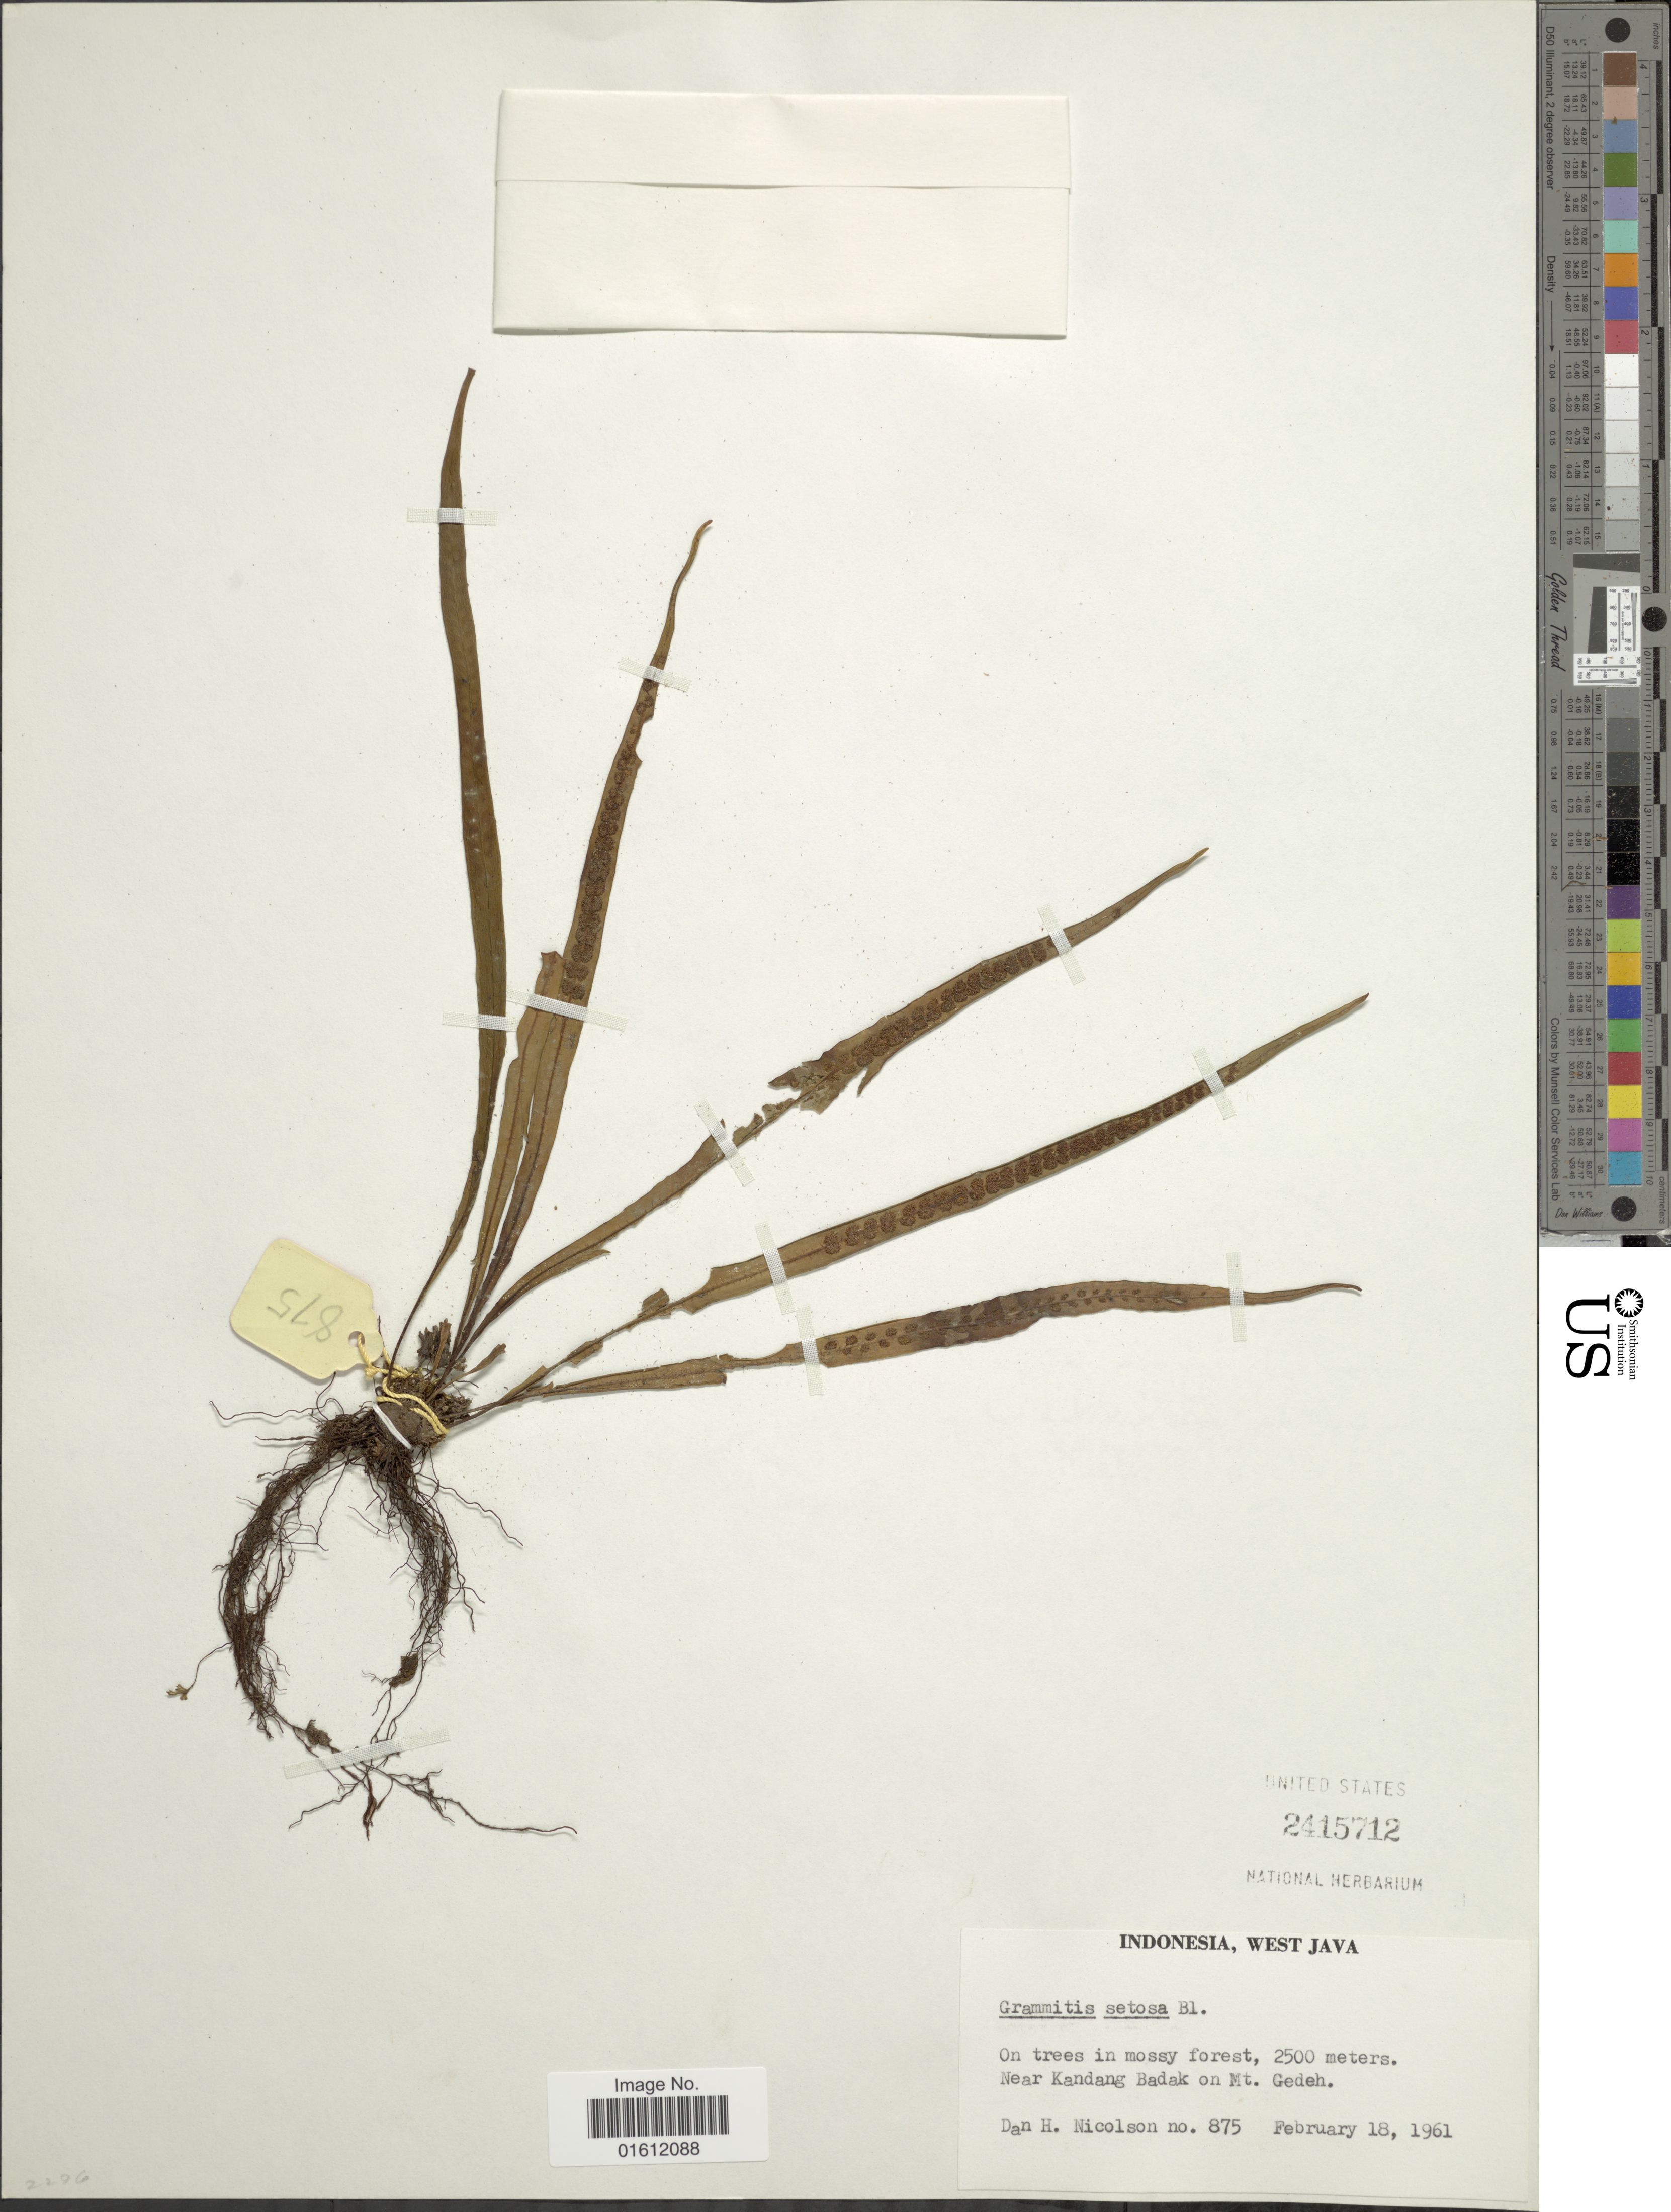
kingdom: Plantae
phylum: Tracheophyta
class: Polypodiopsida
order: Polypodiales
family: Polypodiaceae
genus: Oreogrammitis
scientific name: Oreogrammitis setosa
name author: (Blume) Parris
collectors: D. H. Nicolson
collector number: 875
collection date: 1961-02-18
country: Indonesia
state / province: Java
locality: West Java, Near Kandang Badak on Mt Gedeh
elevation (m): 2500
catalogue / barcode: US 2415712